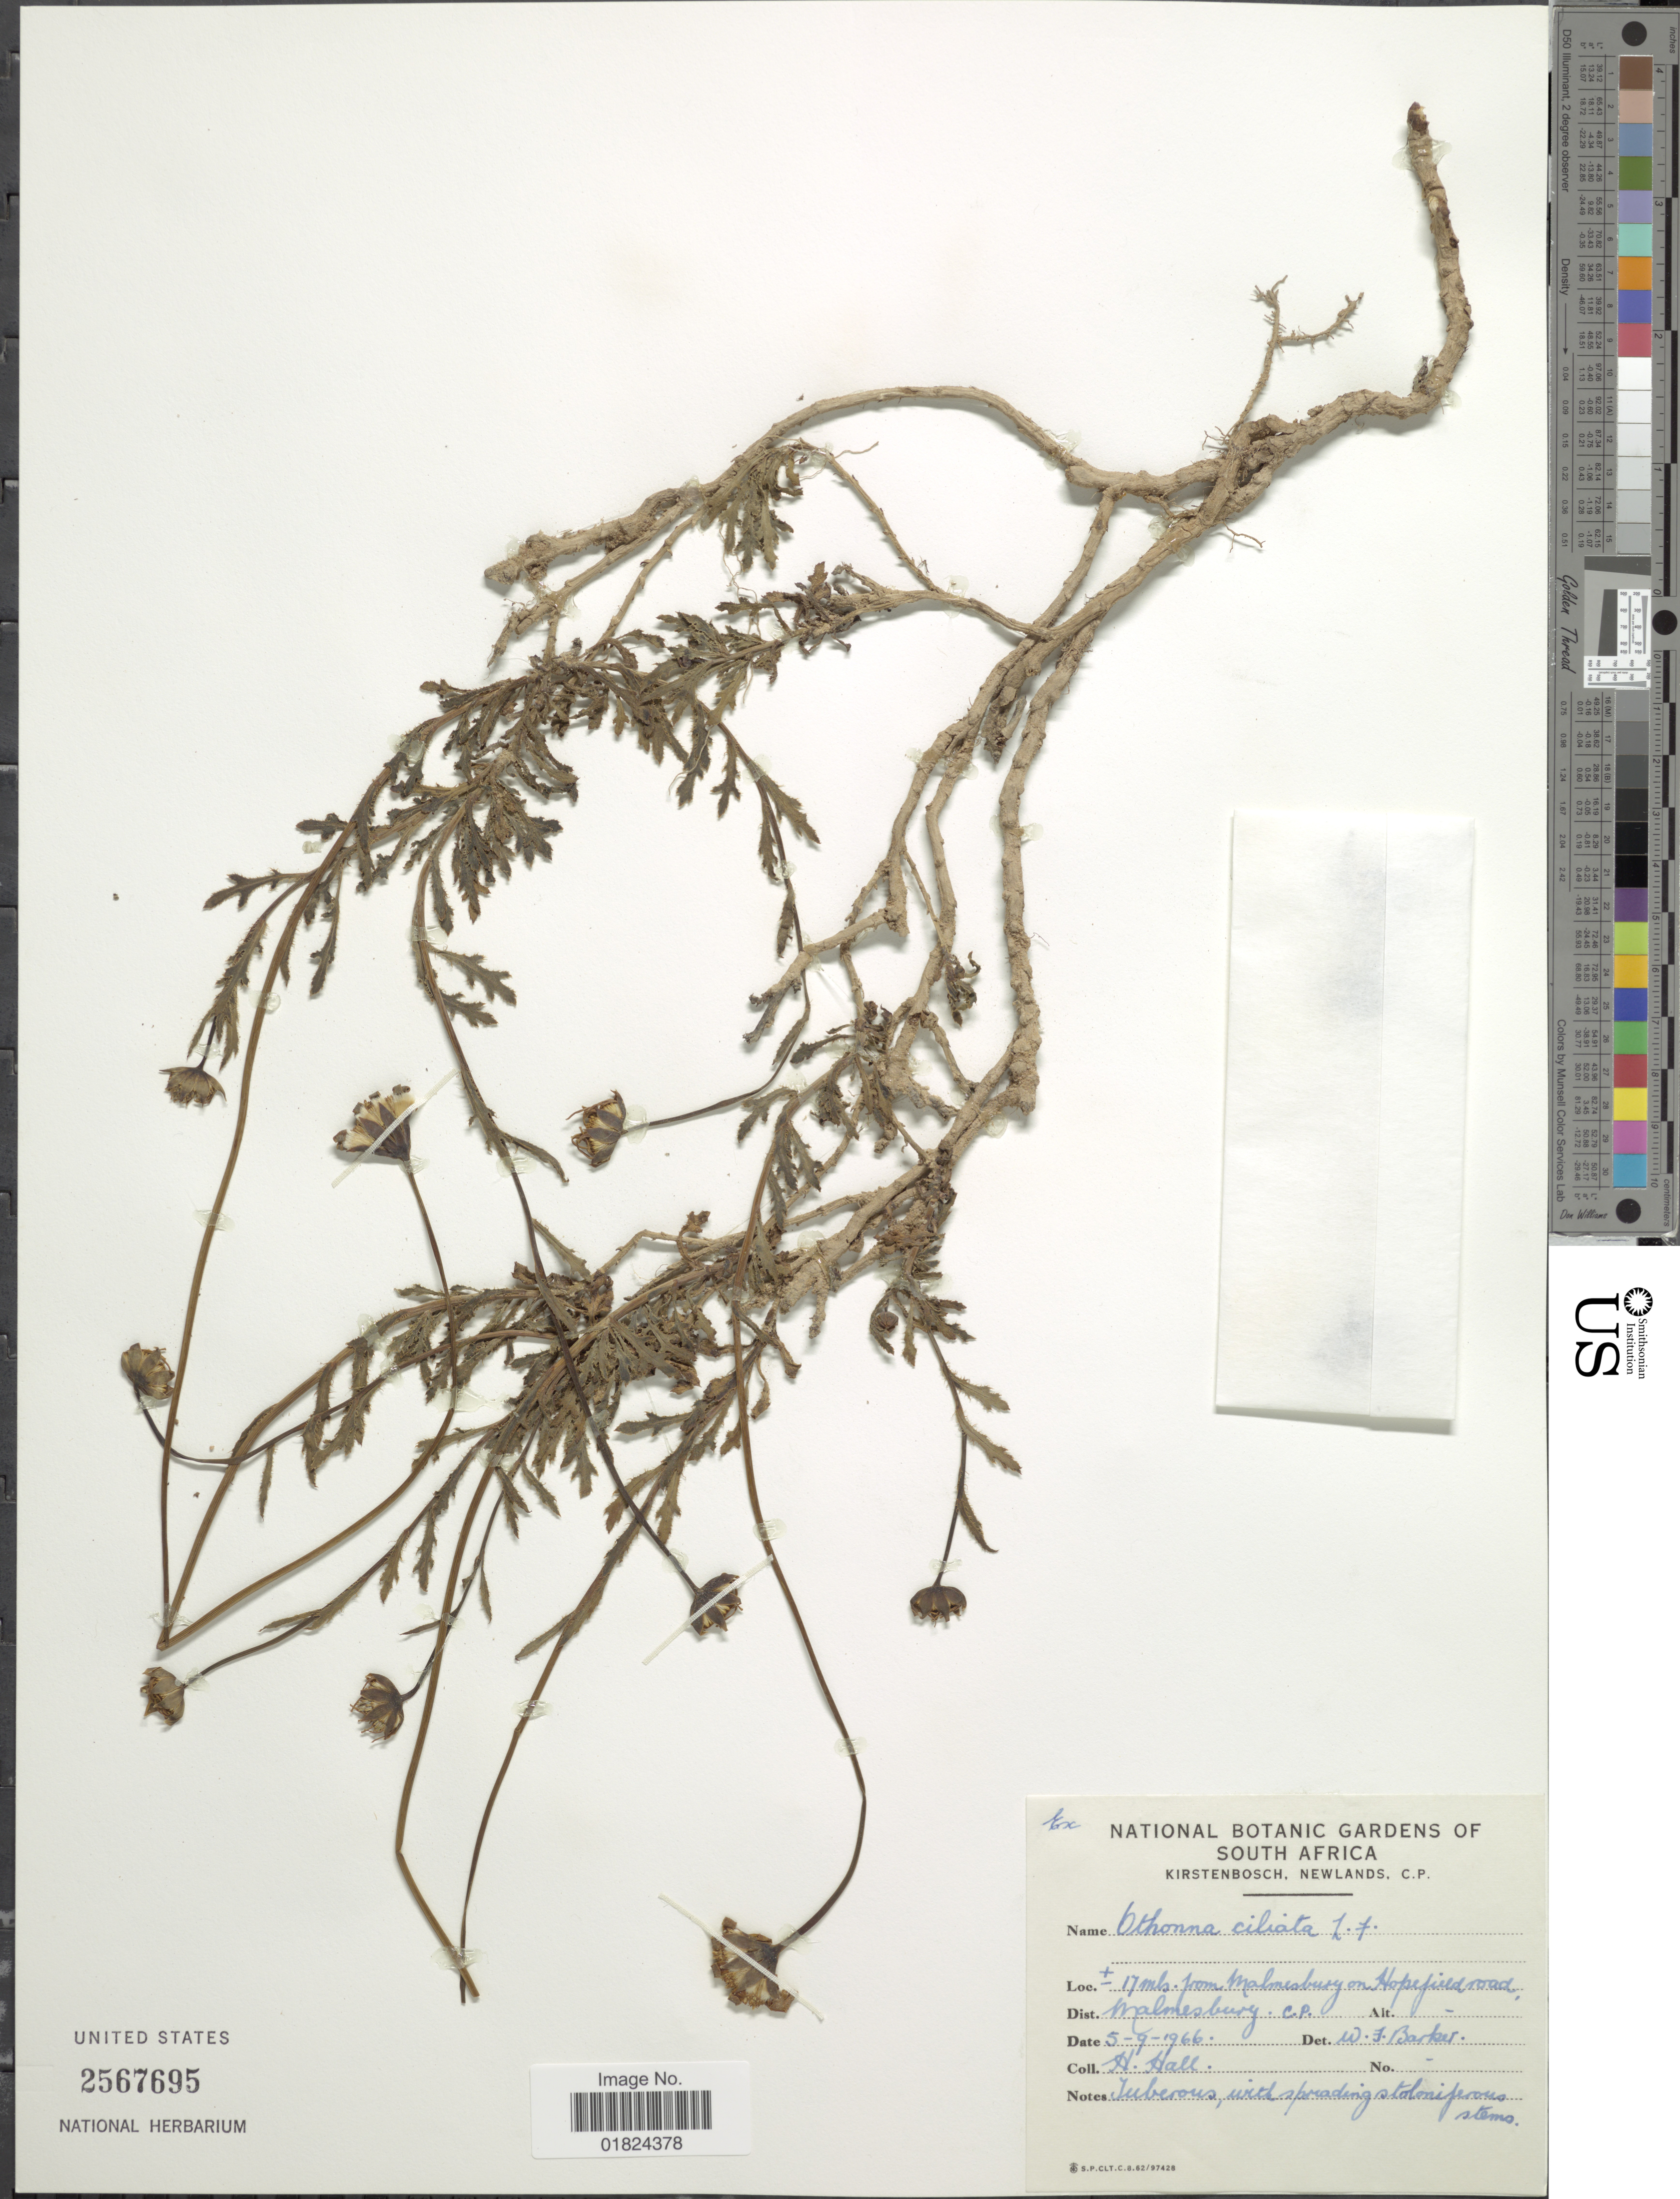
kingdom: Plantae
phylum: Tracheophyta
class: Magnoliopsida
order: Asterales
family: Asteraceae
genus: Hertia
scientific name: Hertia ciliata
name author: (Harv.) Kuntze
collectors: H. Hall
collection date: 1966-09-05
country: South Africa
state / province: Western Cape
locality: Ca. 17 mls. from Malmesburg on Hopefield Rd. Dist. Malmesburg.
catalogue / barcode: US 2567695